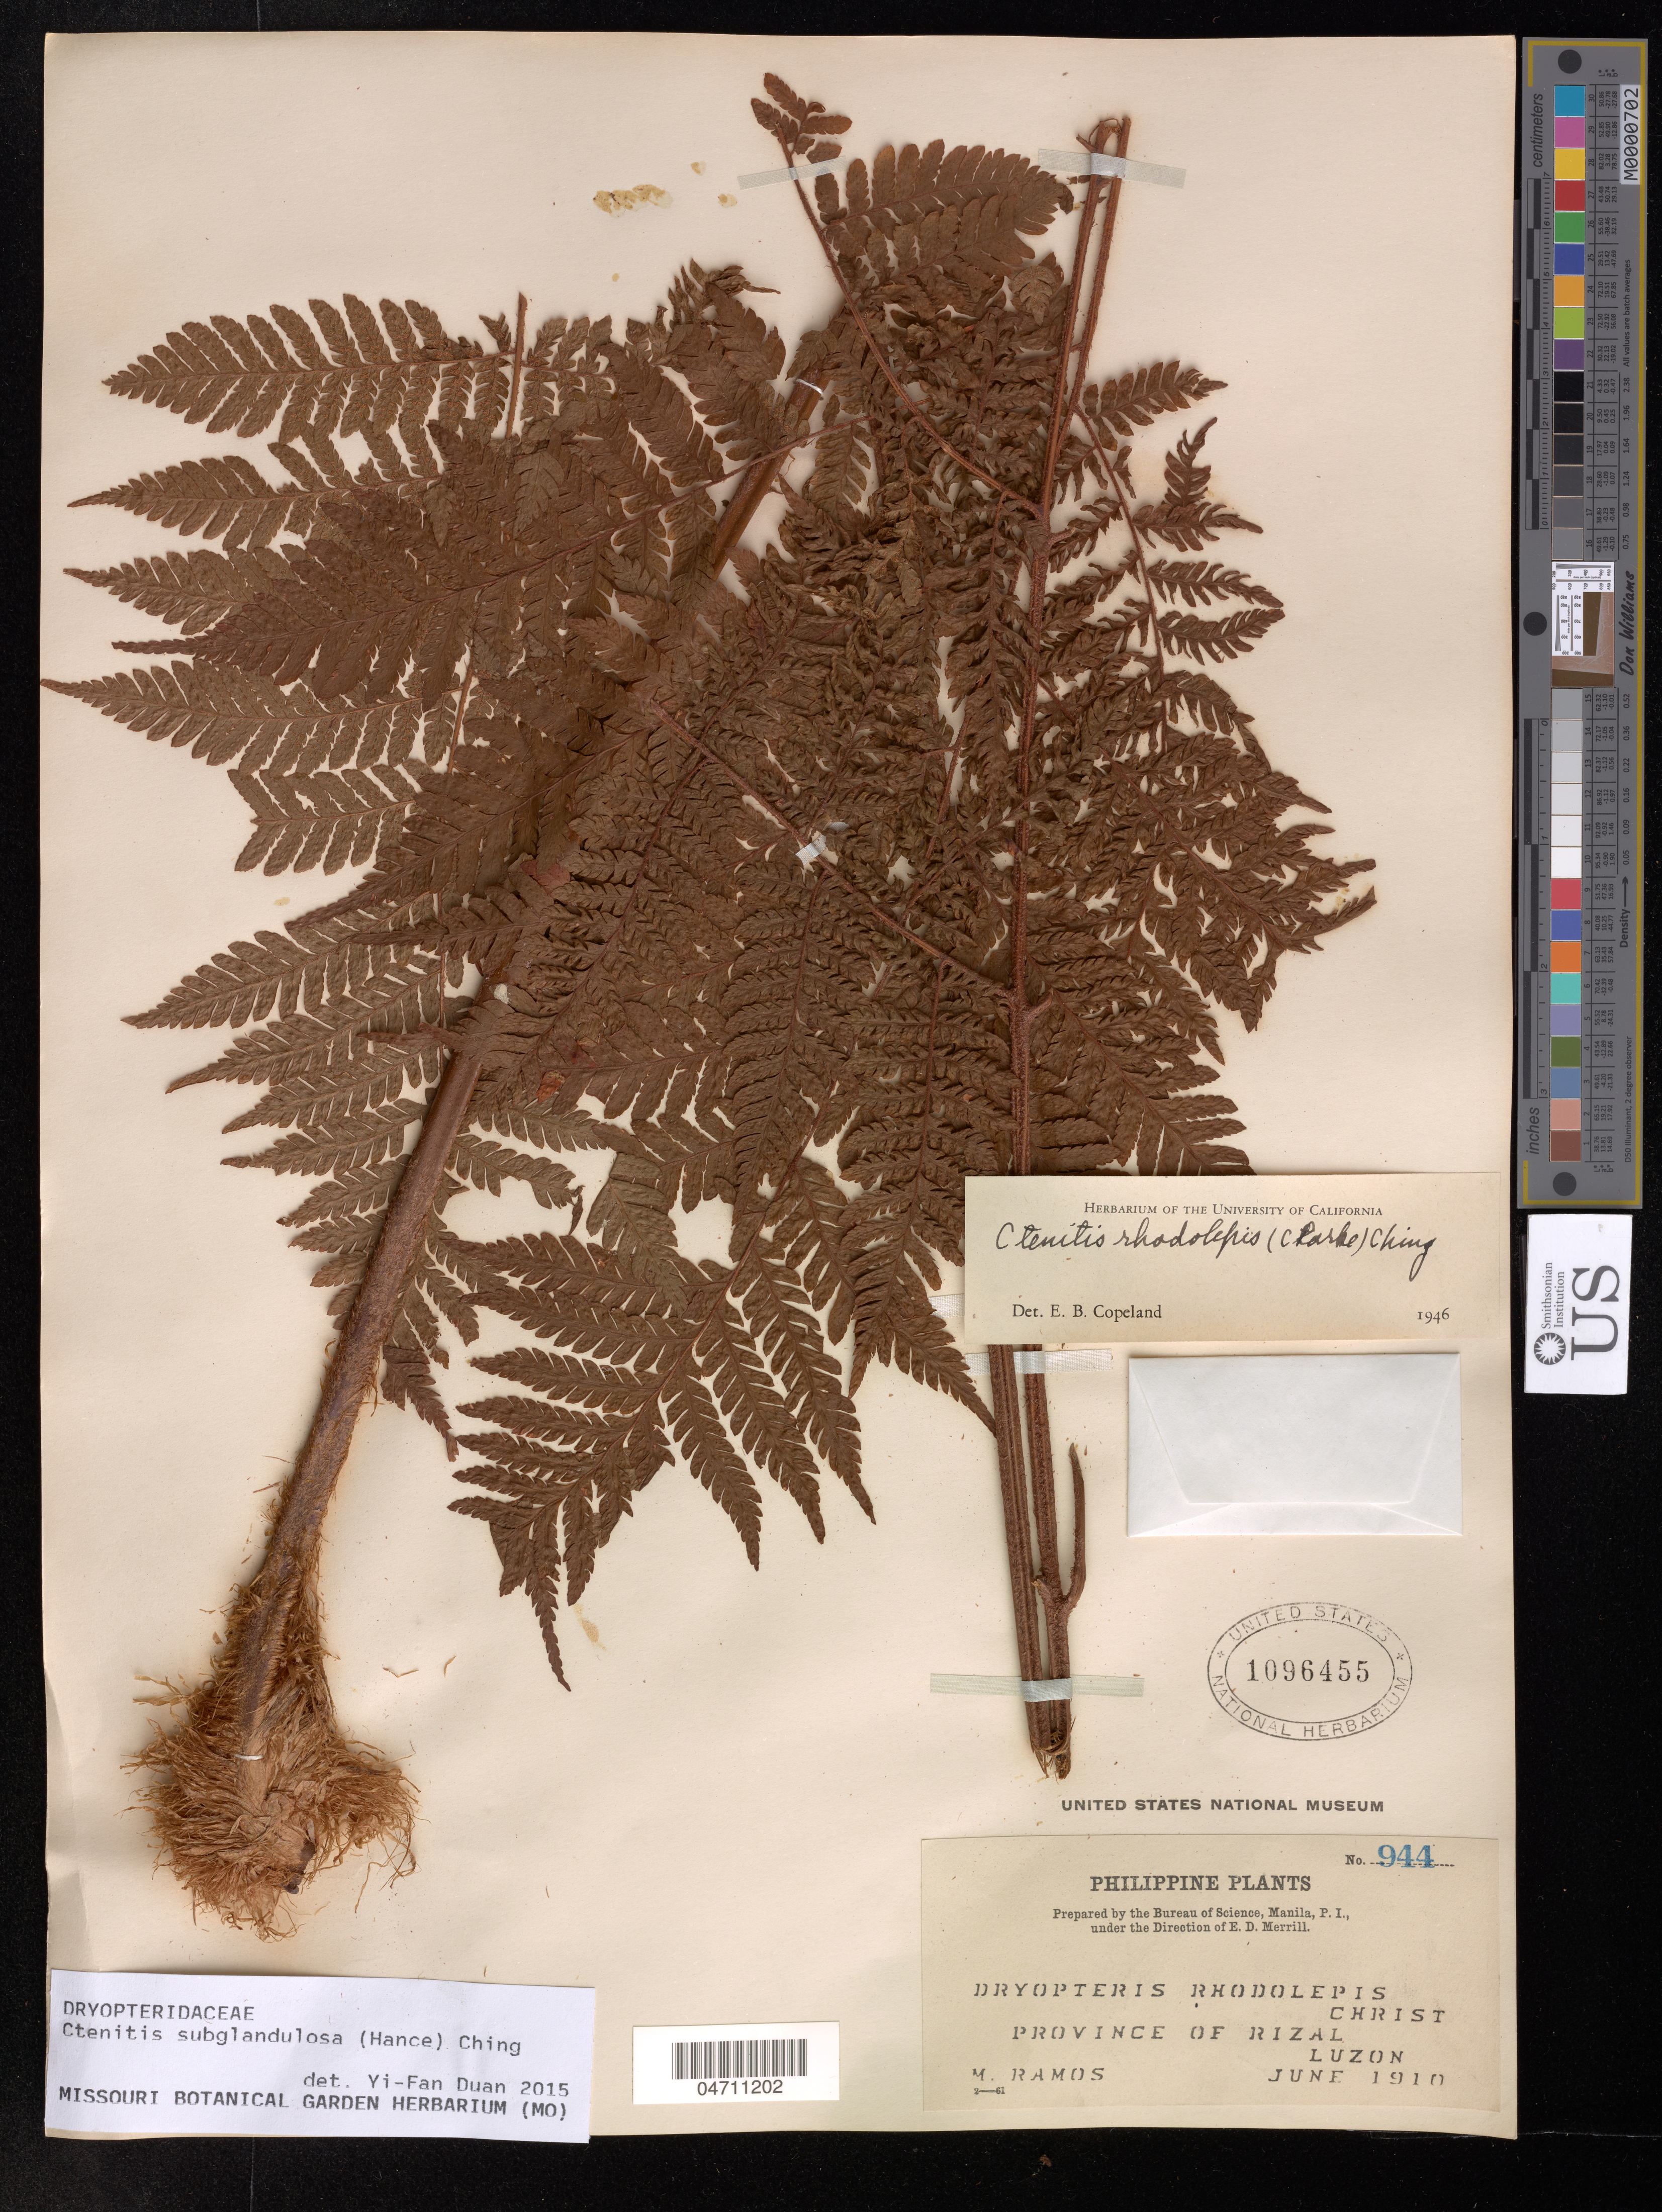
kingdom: Plantae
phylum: Tracheophyta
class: Polypodiopsida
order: Polypodiales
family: Dryopteridaceae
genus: Dryopteris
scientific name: Dryopteris rhodolepis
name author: (C.B. Clarke) C. Chr.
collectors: M. Ramos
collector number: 944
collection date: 1910-06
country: Philippines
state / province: Central Luzon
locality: Province of Rizal Luzon.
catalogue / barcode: US 1096455